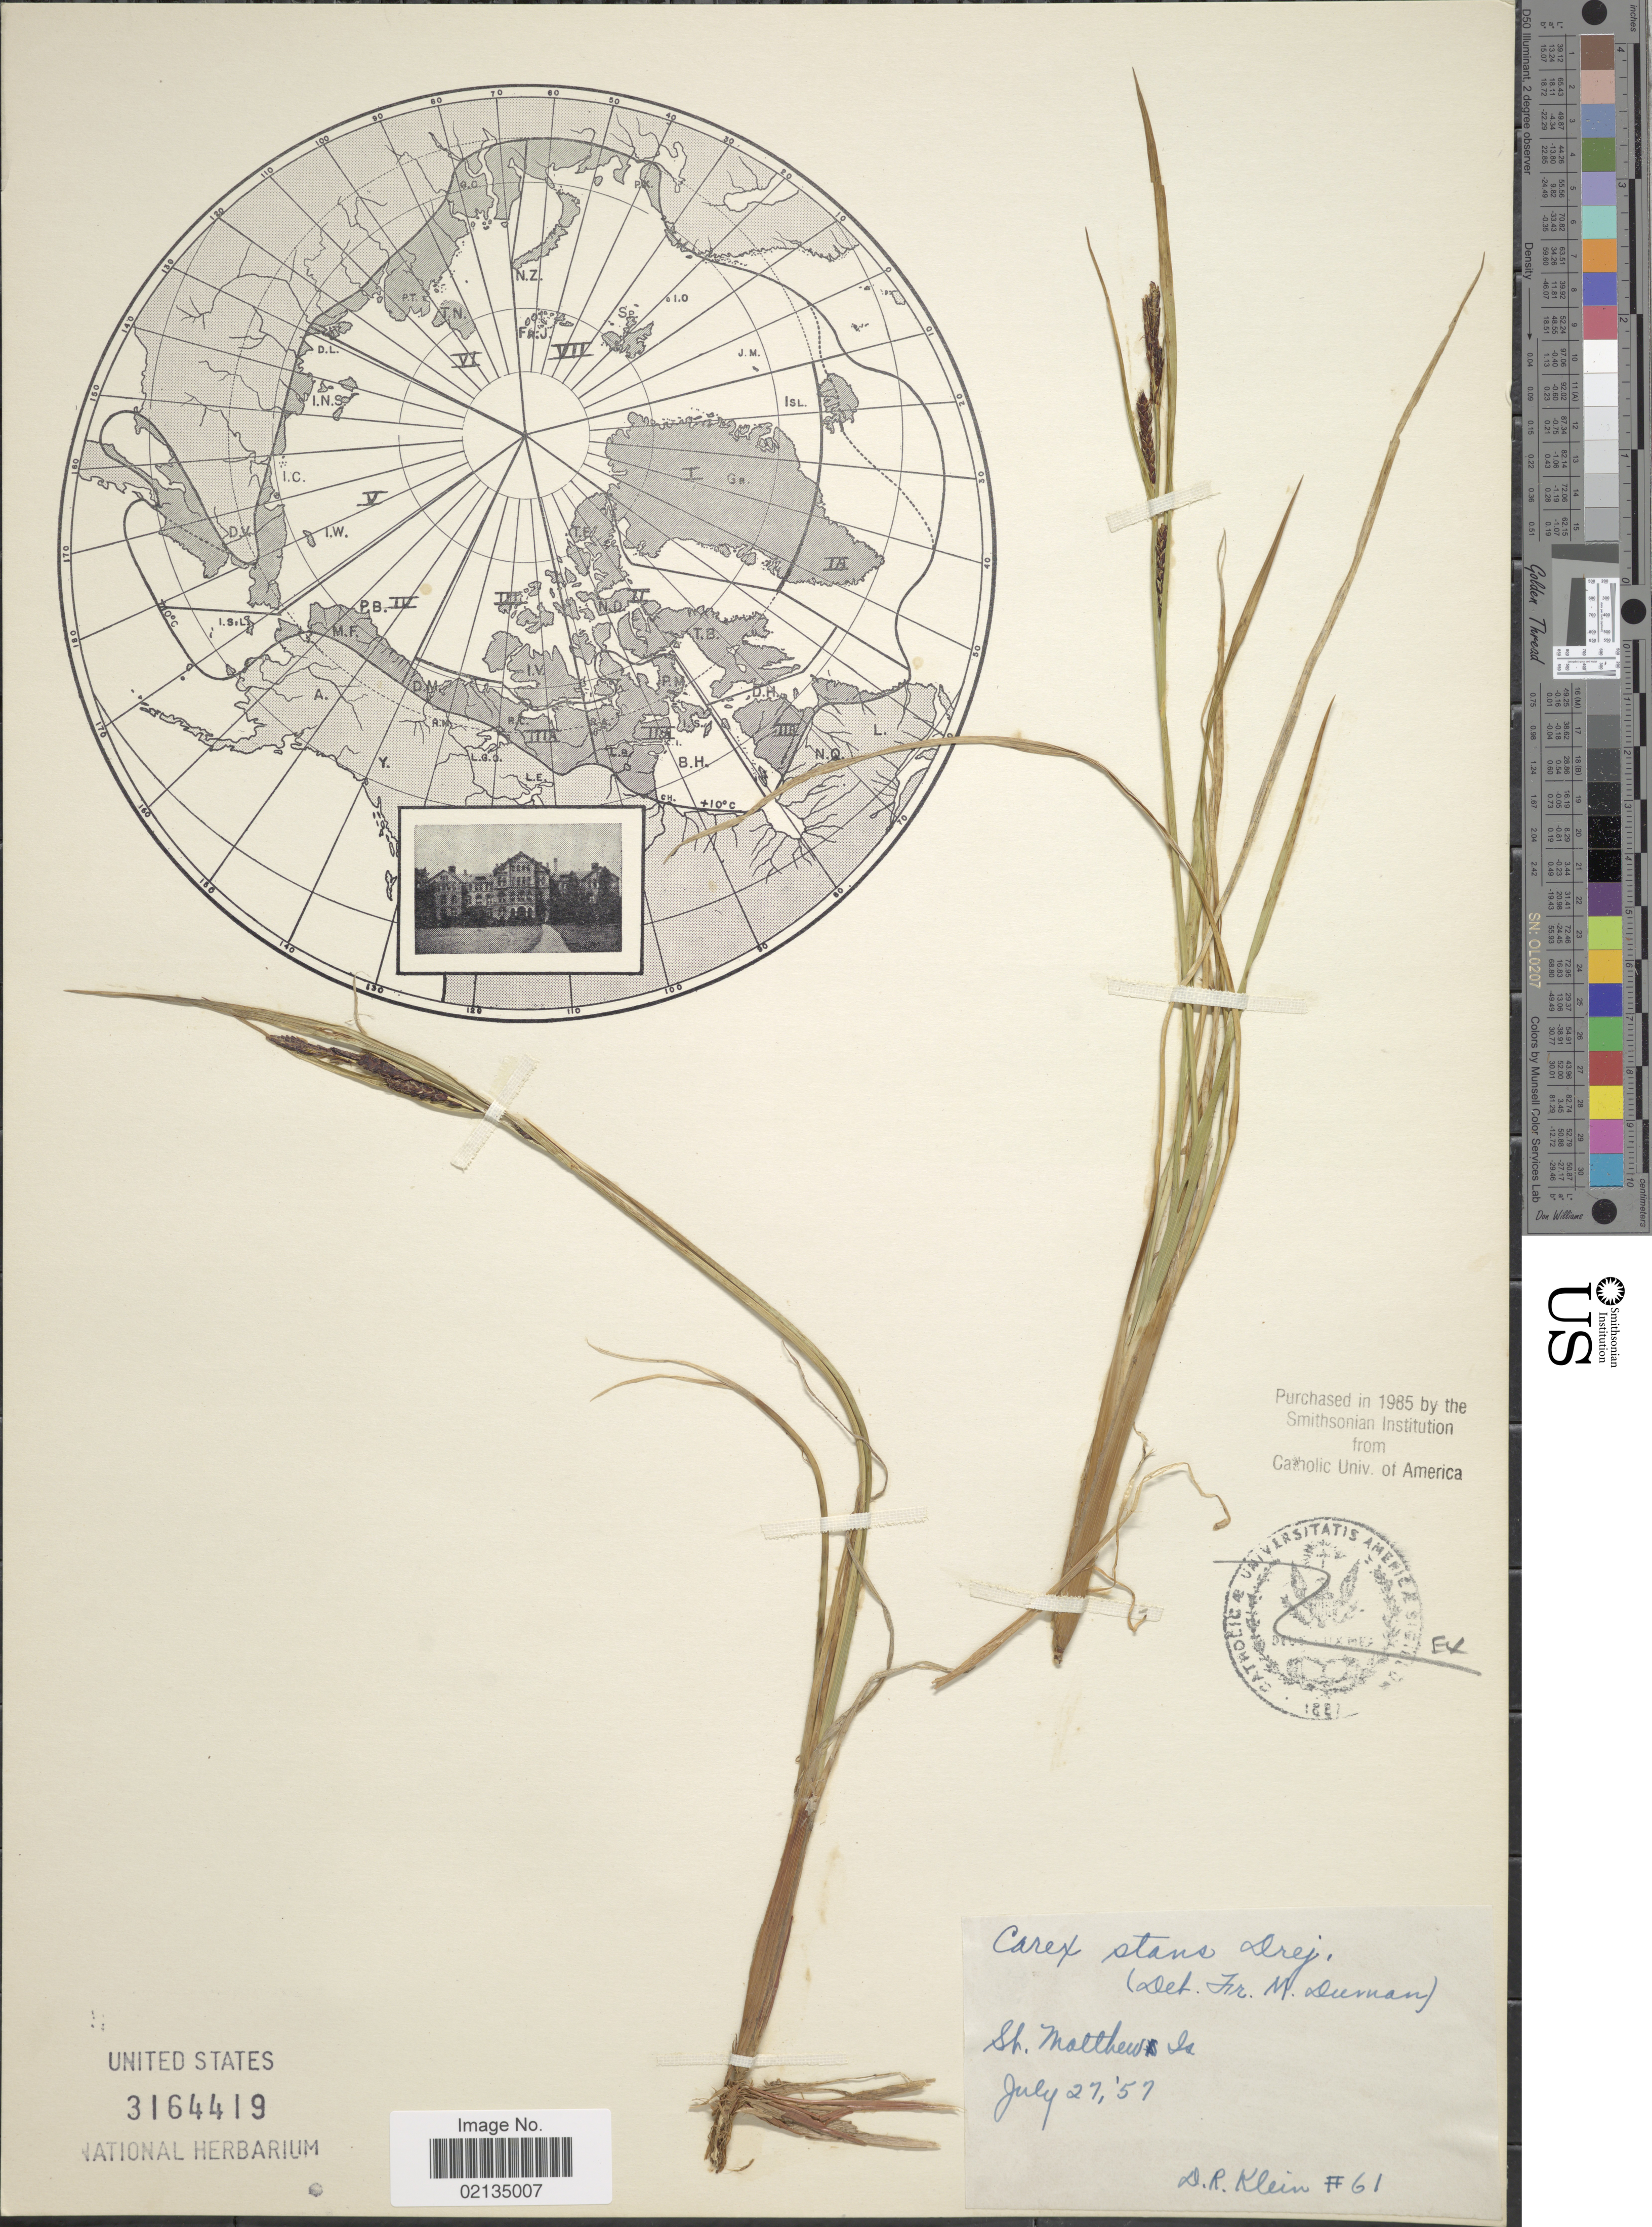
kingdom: Plantae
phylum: Tracheophyta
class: Liliopsida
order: Poales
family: Cyperaceae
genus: Carex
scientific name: Carex aquatilis var. minor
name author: Boott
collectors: D. Klein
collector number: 61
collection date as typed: Transcribed d/m/y: 27/7/57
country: United States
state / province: Alaska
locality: St. Matthew Is.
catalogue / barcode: US 3164419